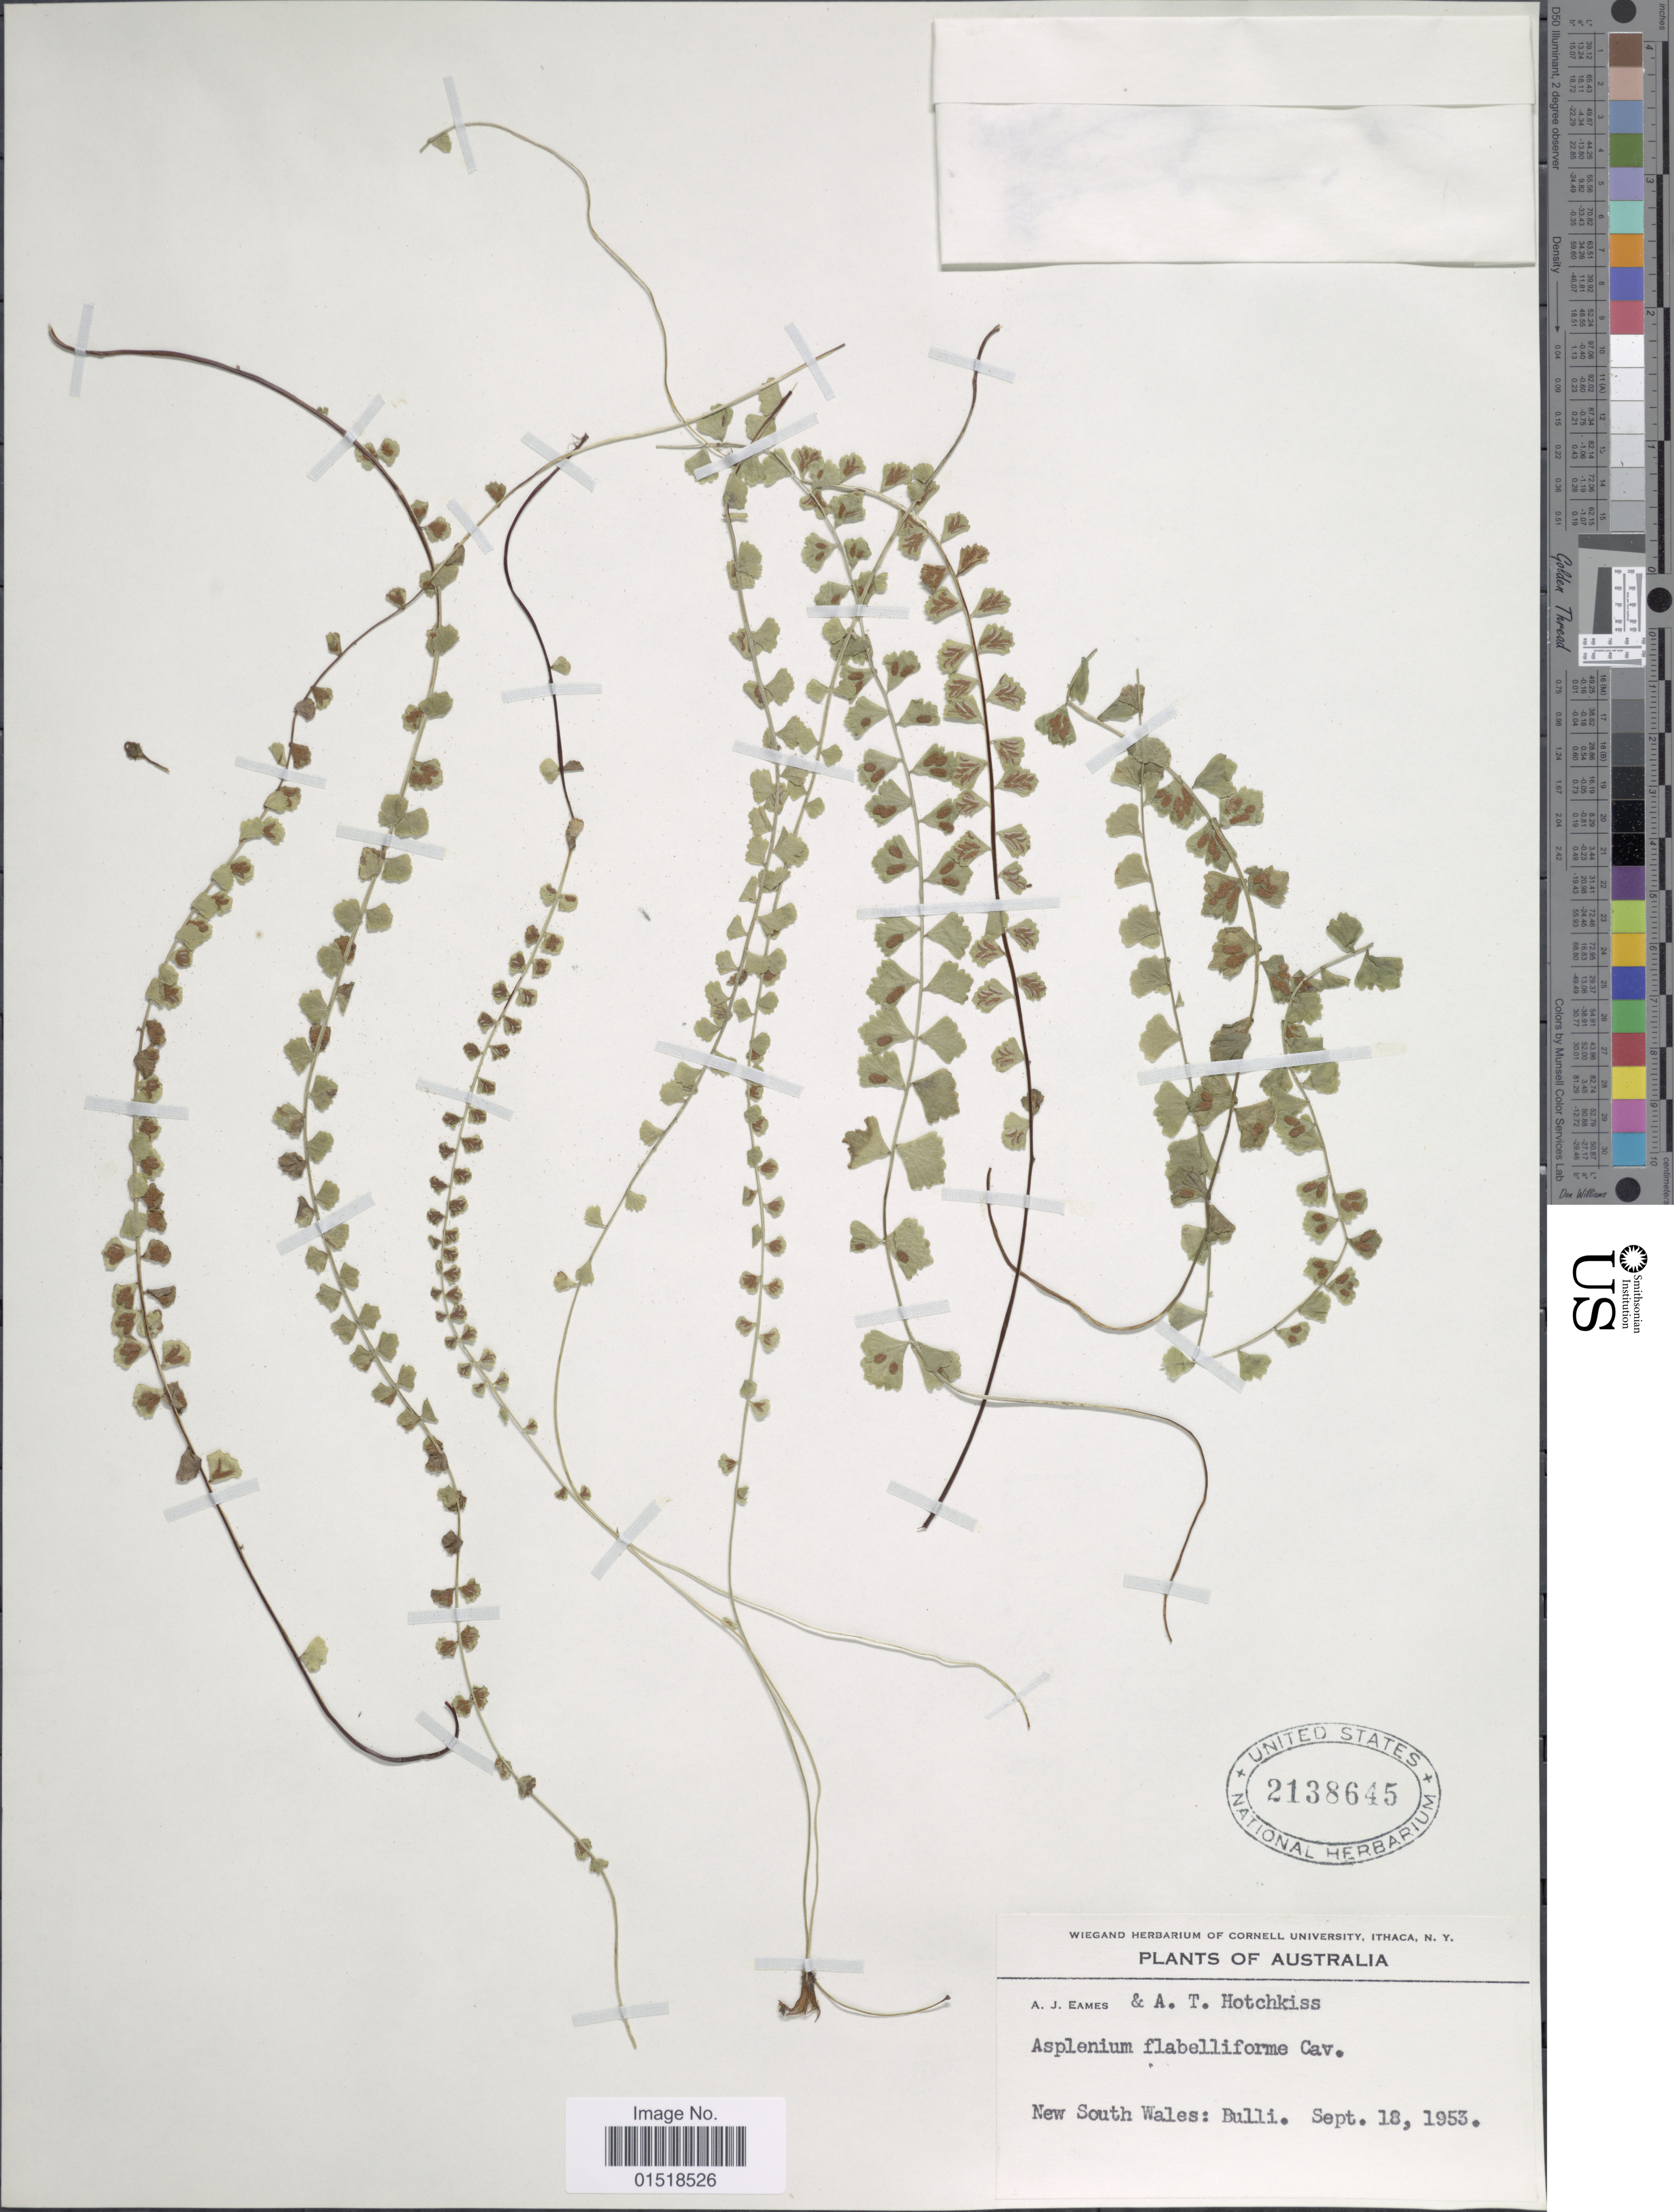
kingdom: Plantae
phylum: Tracheophyta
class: Polypodiopsida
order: Polypodiales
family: Aspleniaceae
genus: Asplenium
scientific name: Asplenium flabellifolium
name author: Cav.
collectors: A. J. Eames & A. Hotchkiss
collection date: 1953-09-18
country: Australia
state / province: New South Wales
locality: Bulli.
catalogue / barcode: US 2138645